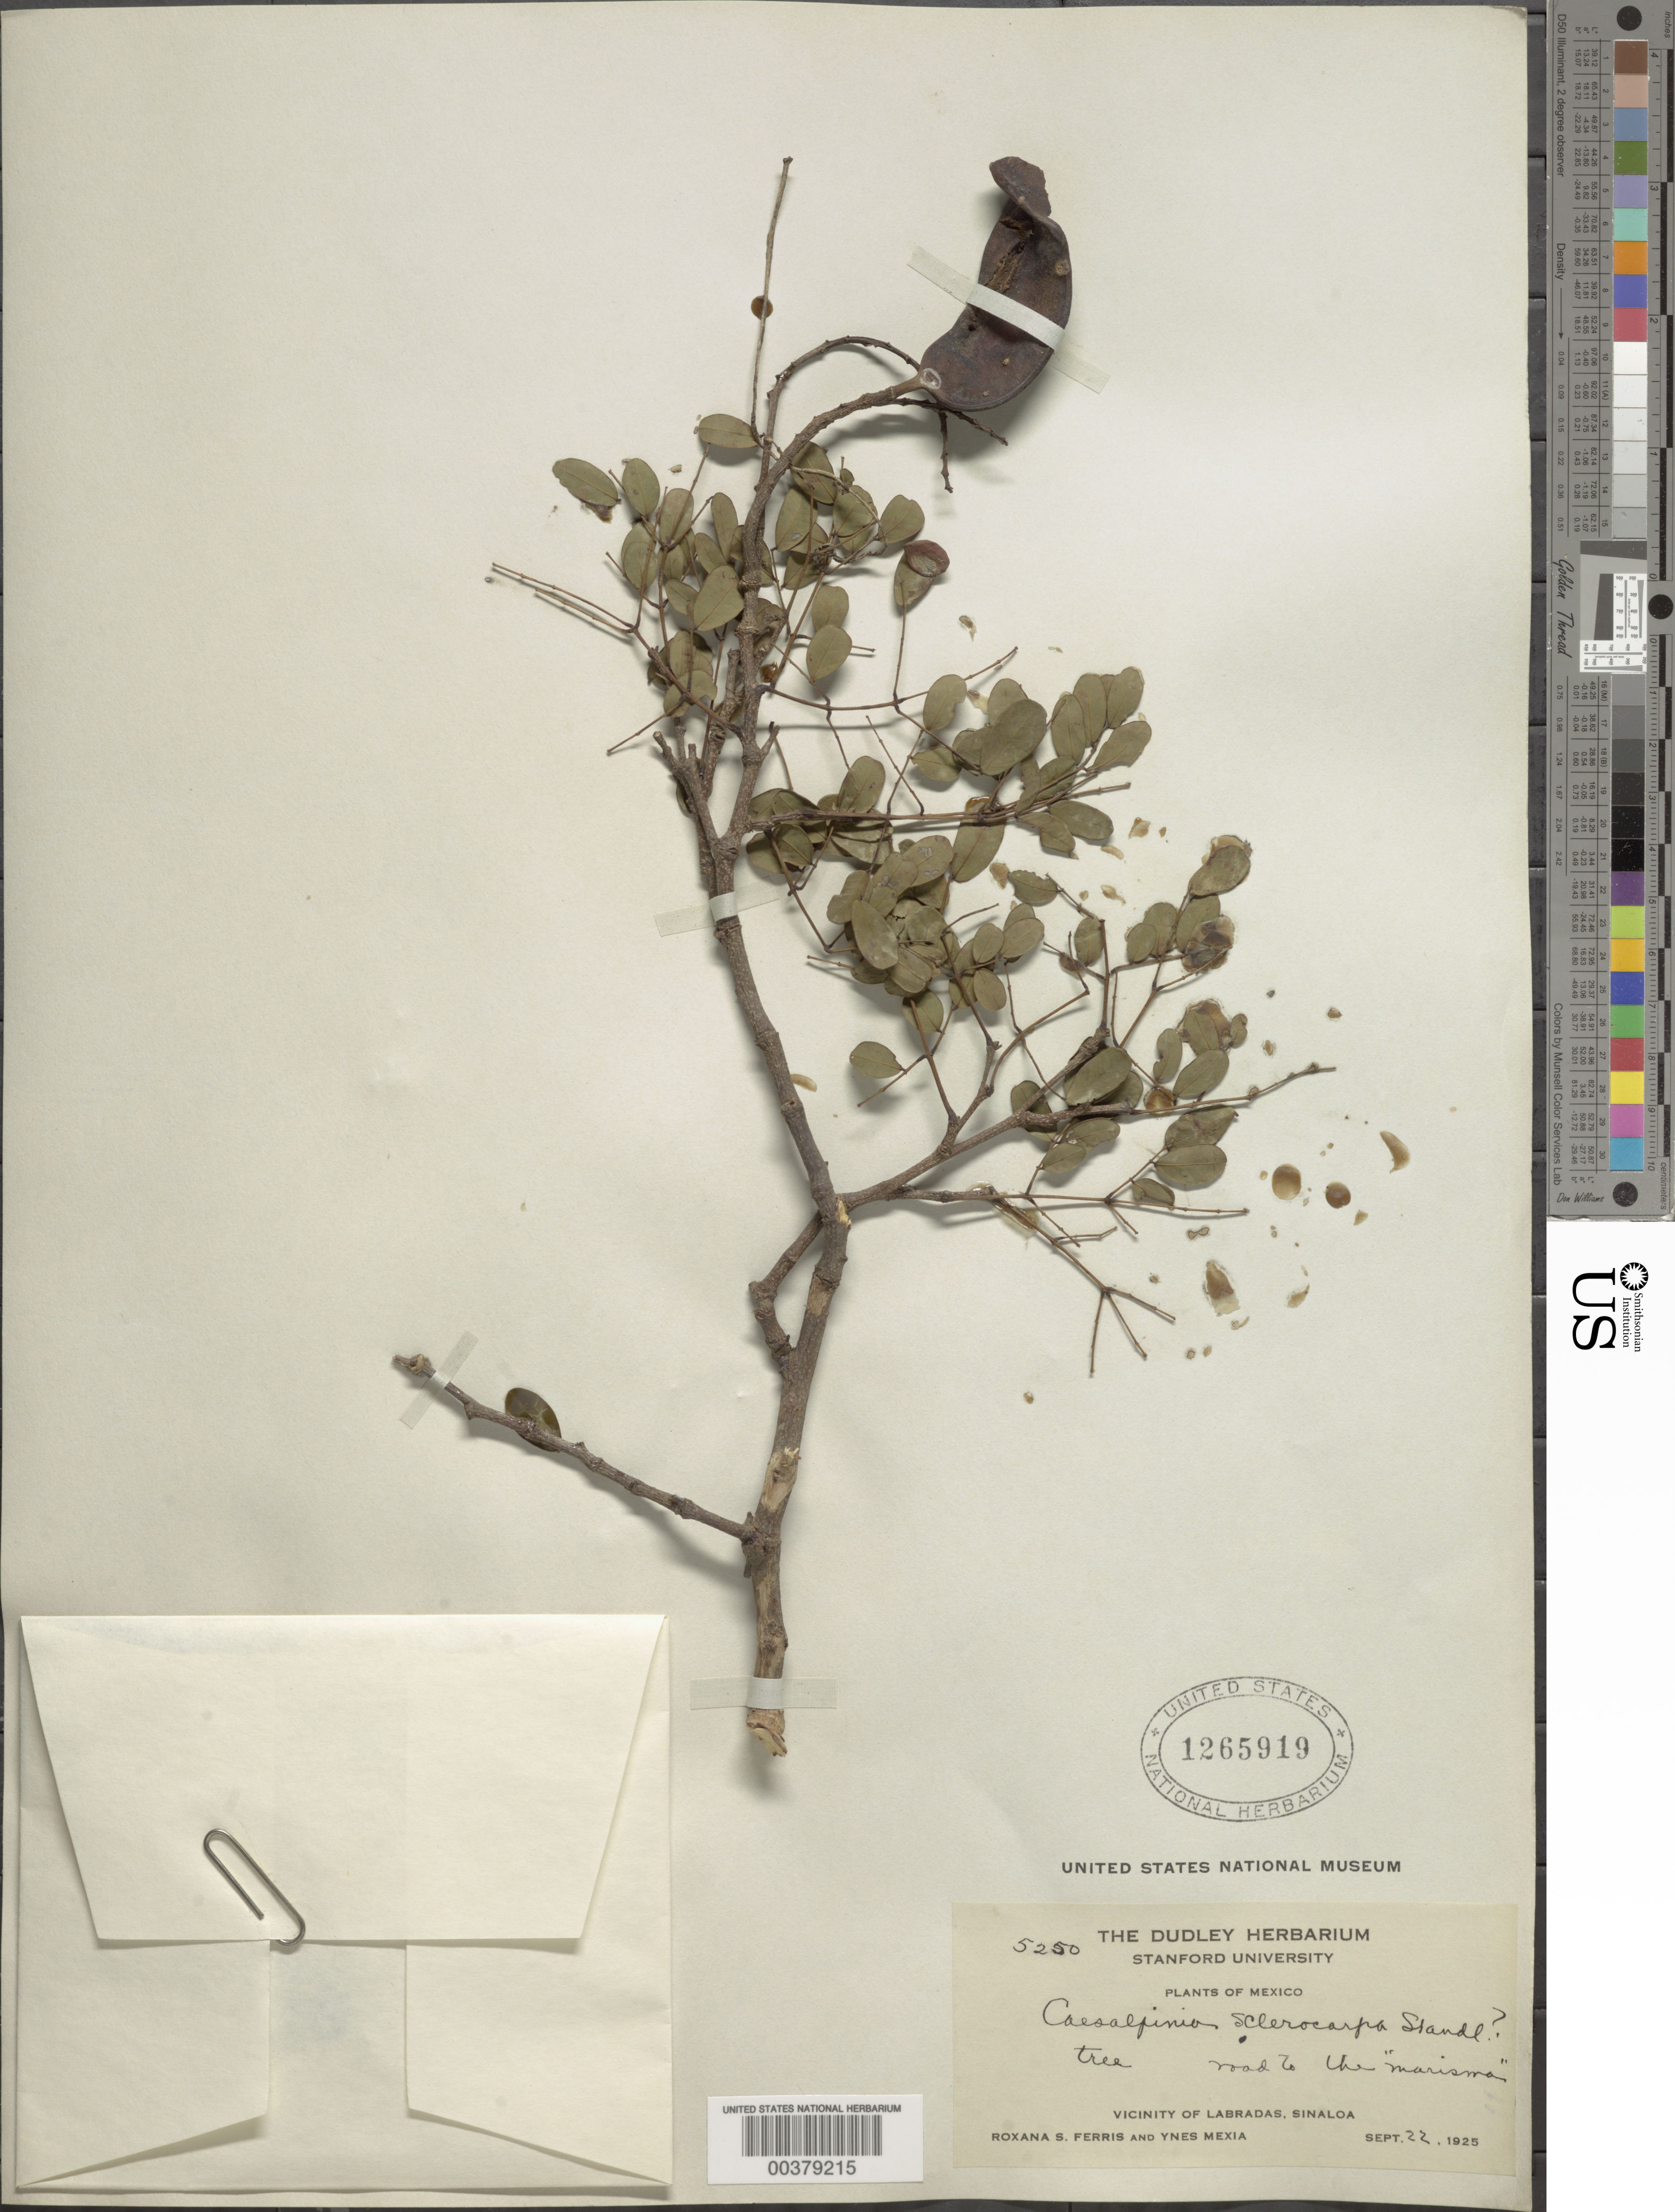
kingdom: Plantae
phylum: Tracheophyta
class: Magnoliopsida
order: Fabales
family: Fabaceae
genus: Caesalpinia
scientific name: Caesalpinia sclerocarpa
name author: Standl.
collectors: R. S. Ferris & Y. Mexia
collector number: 5250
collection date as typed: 22 Sep 1925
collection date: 1925-09-22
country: Mexico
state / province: Sinaloa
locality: Road to "marisma"; vicinity of labradas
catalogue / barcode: US 1265919